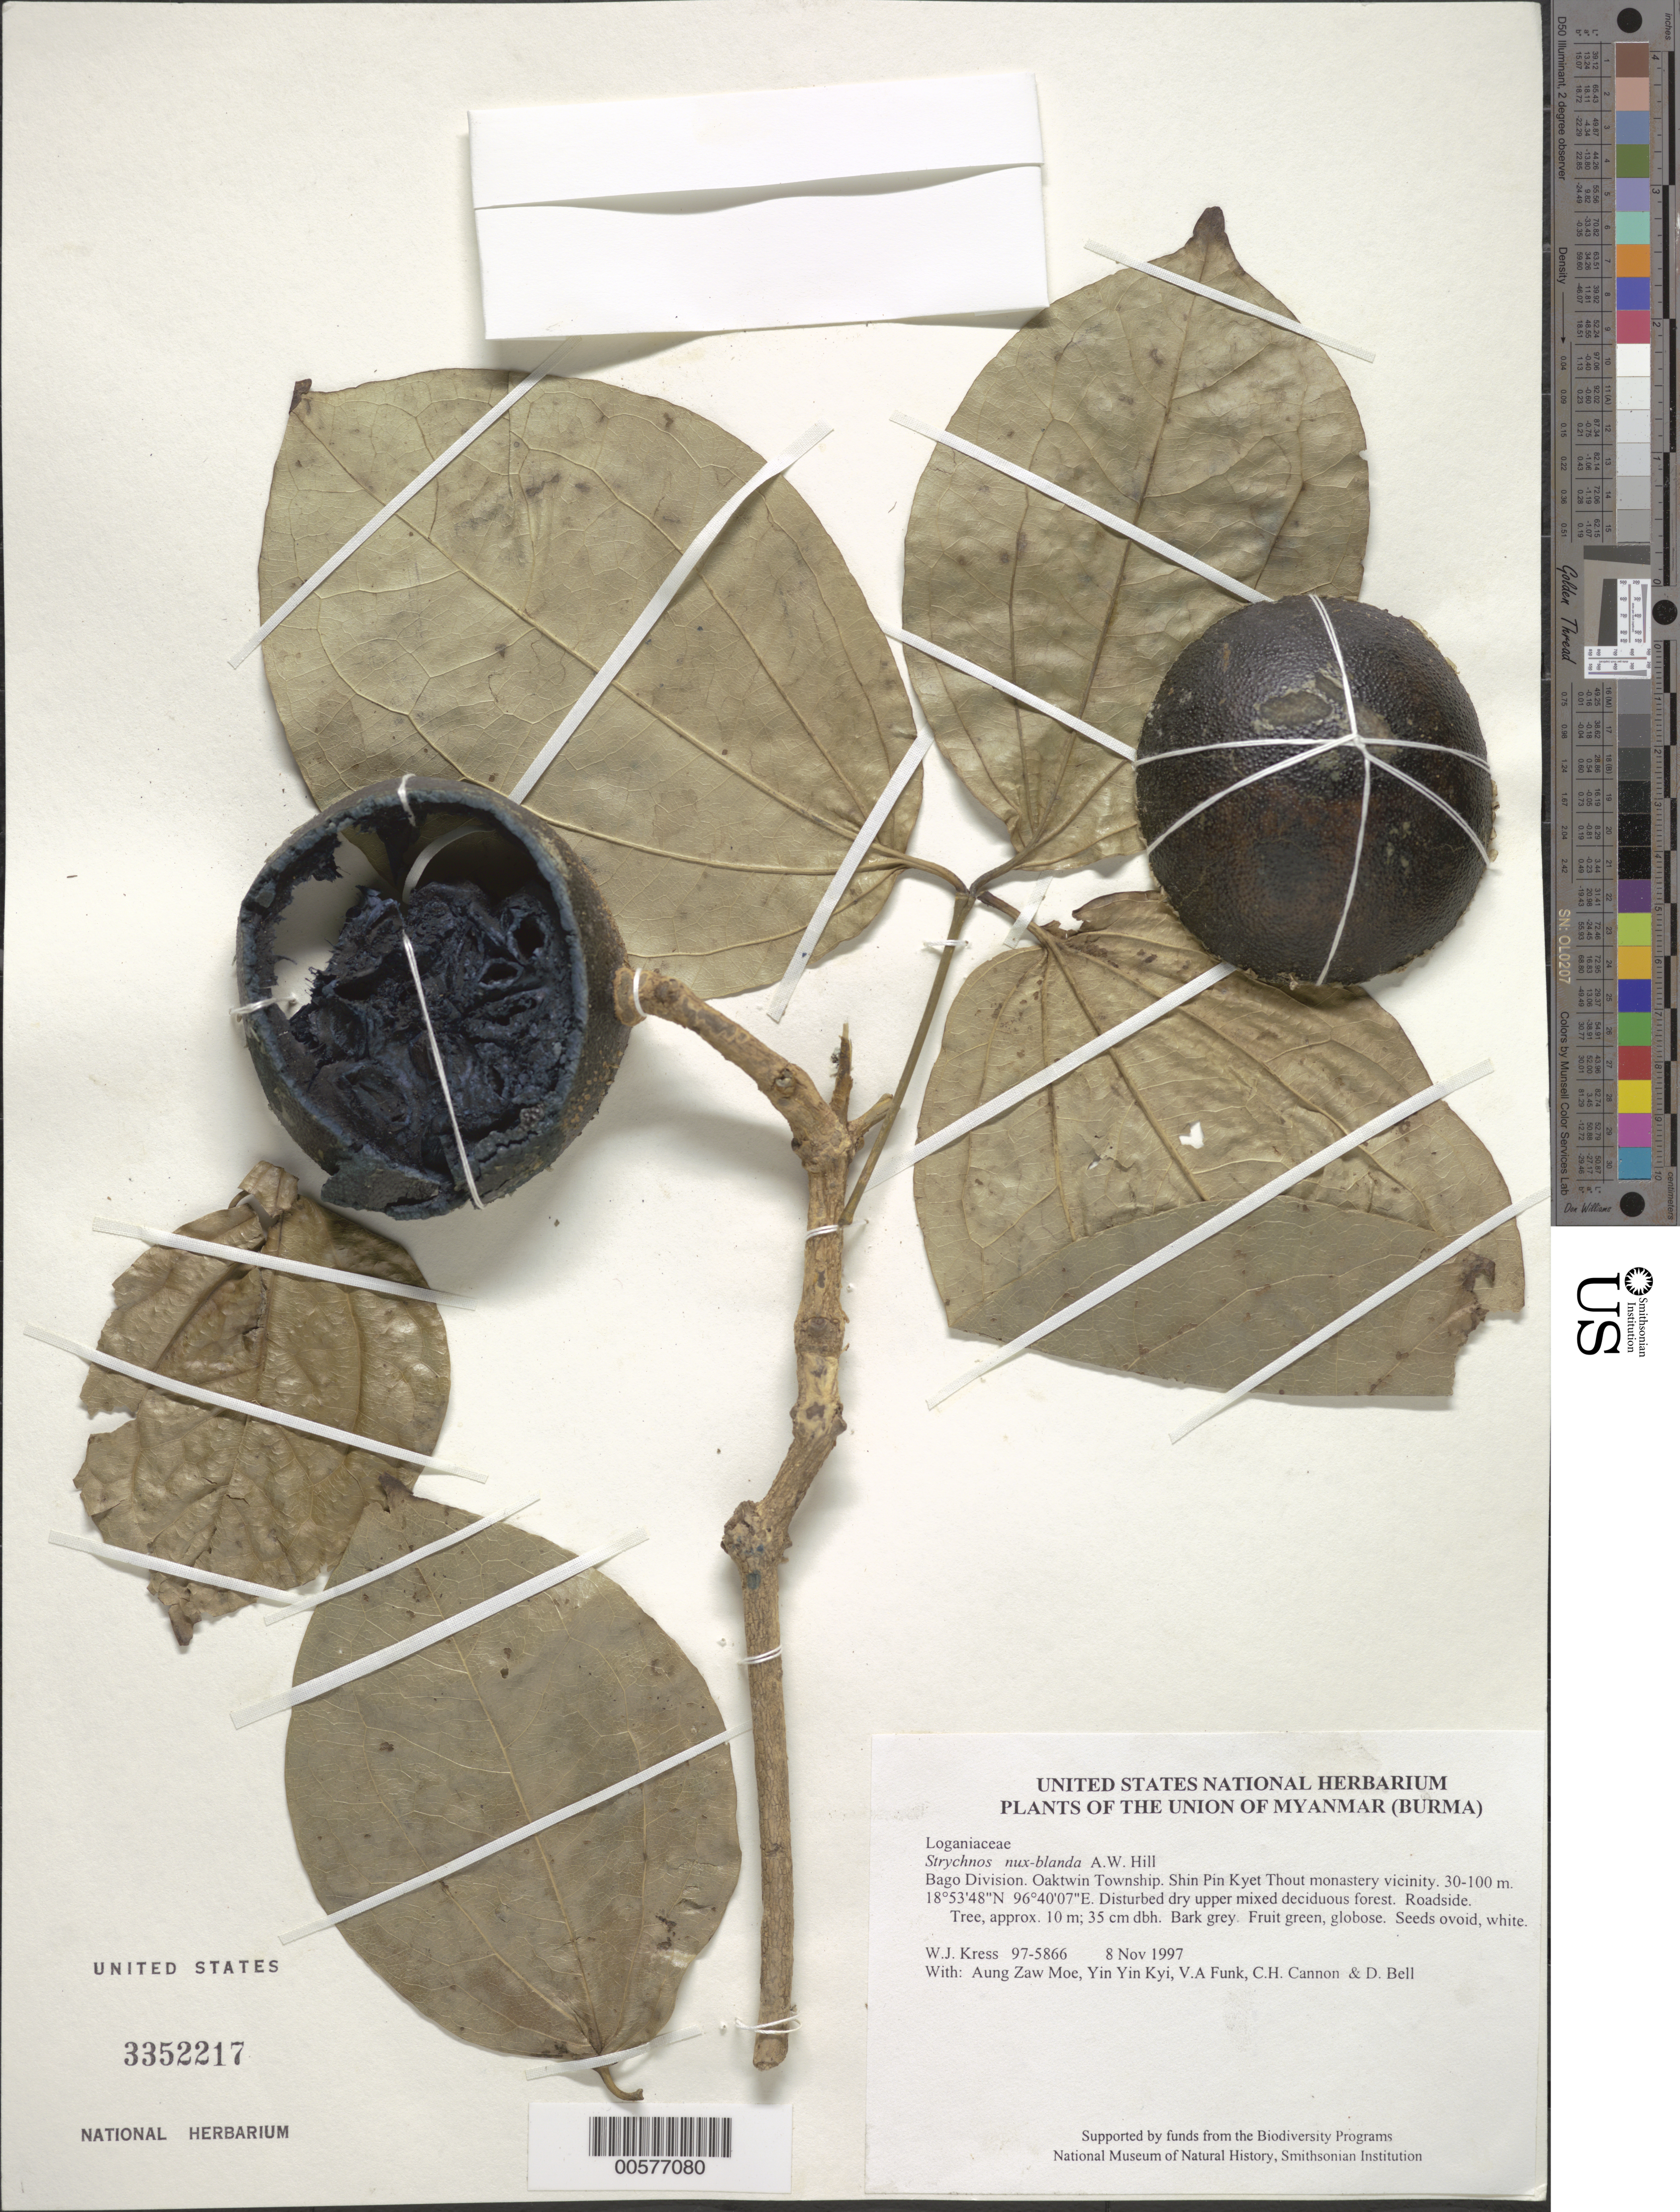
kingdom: Plantae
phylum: Tracheophyta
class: Magnoliopsida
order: Gentianales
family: Loganiaceae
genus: Strychnos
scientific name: Strychnos nux-blanda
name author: A.W. Hill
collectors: W. J. Kress, V. Funk, Aung Zaw Moe, Yin Yin Kyi, C. H. Cannon & D. A. Bell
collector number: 97-5866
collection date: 1997-11-08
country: Myanmar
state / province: Bago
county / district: Oaktwin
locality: Shin Pin Kyet Thout monastery vicinity.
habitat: Disturbed dry upper mixed deciduous forest. Roadside.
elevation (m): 30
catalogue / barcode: US 3352217